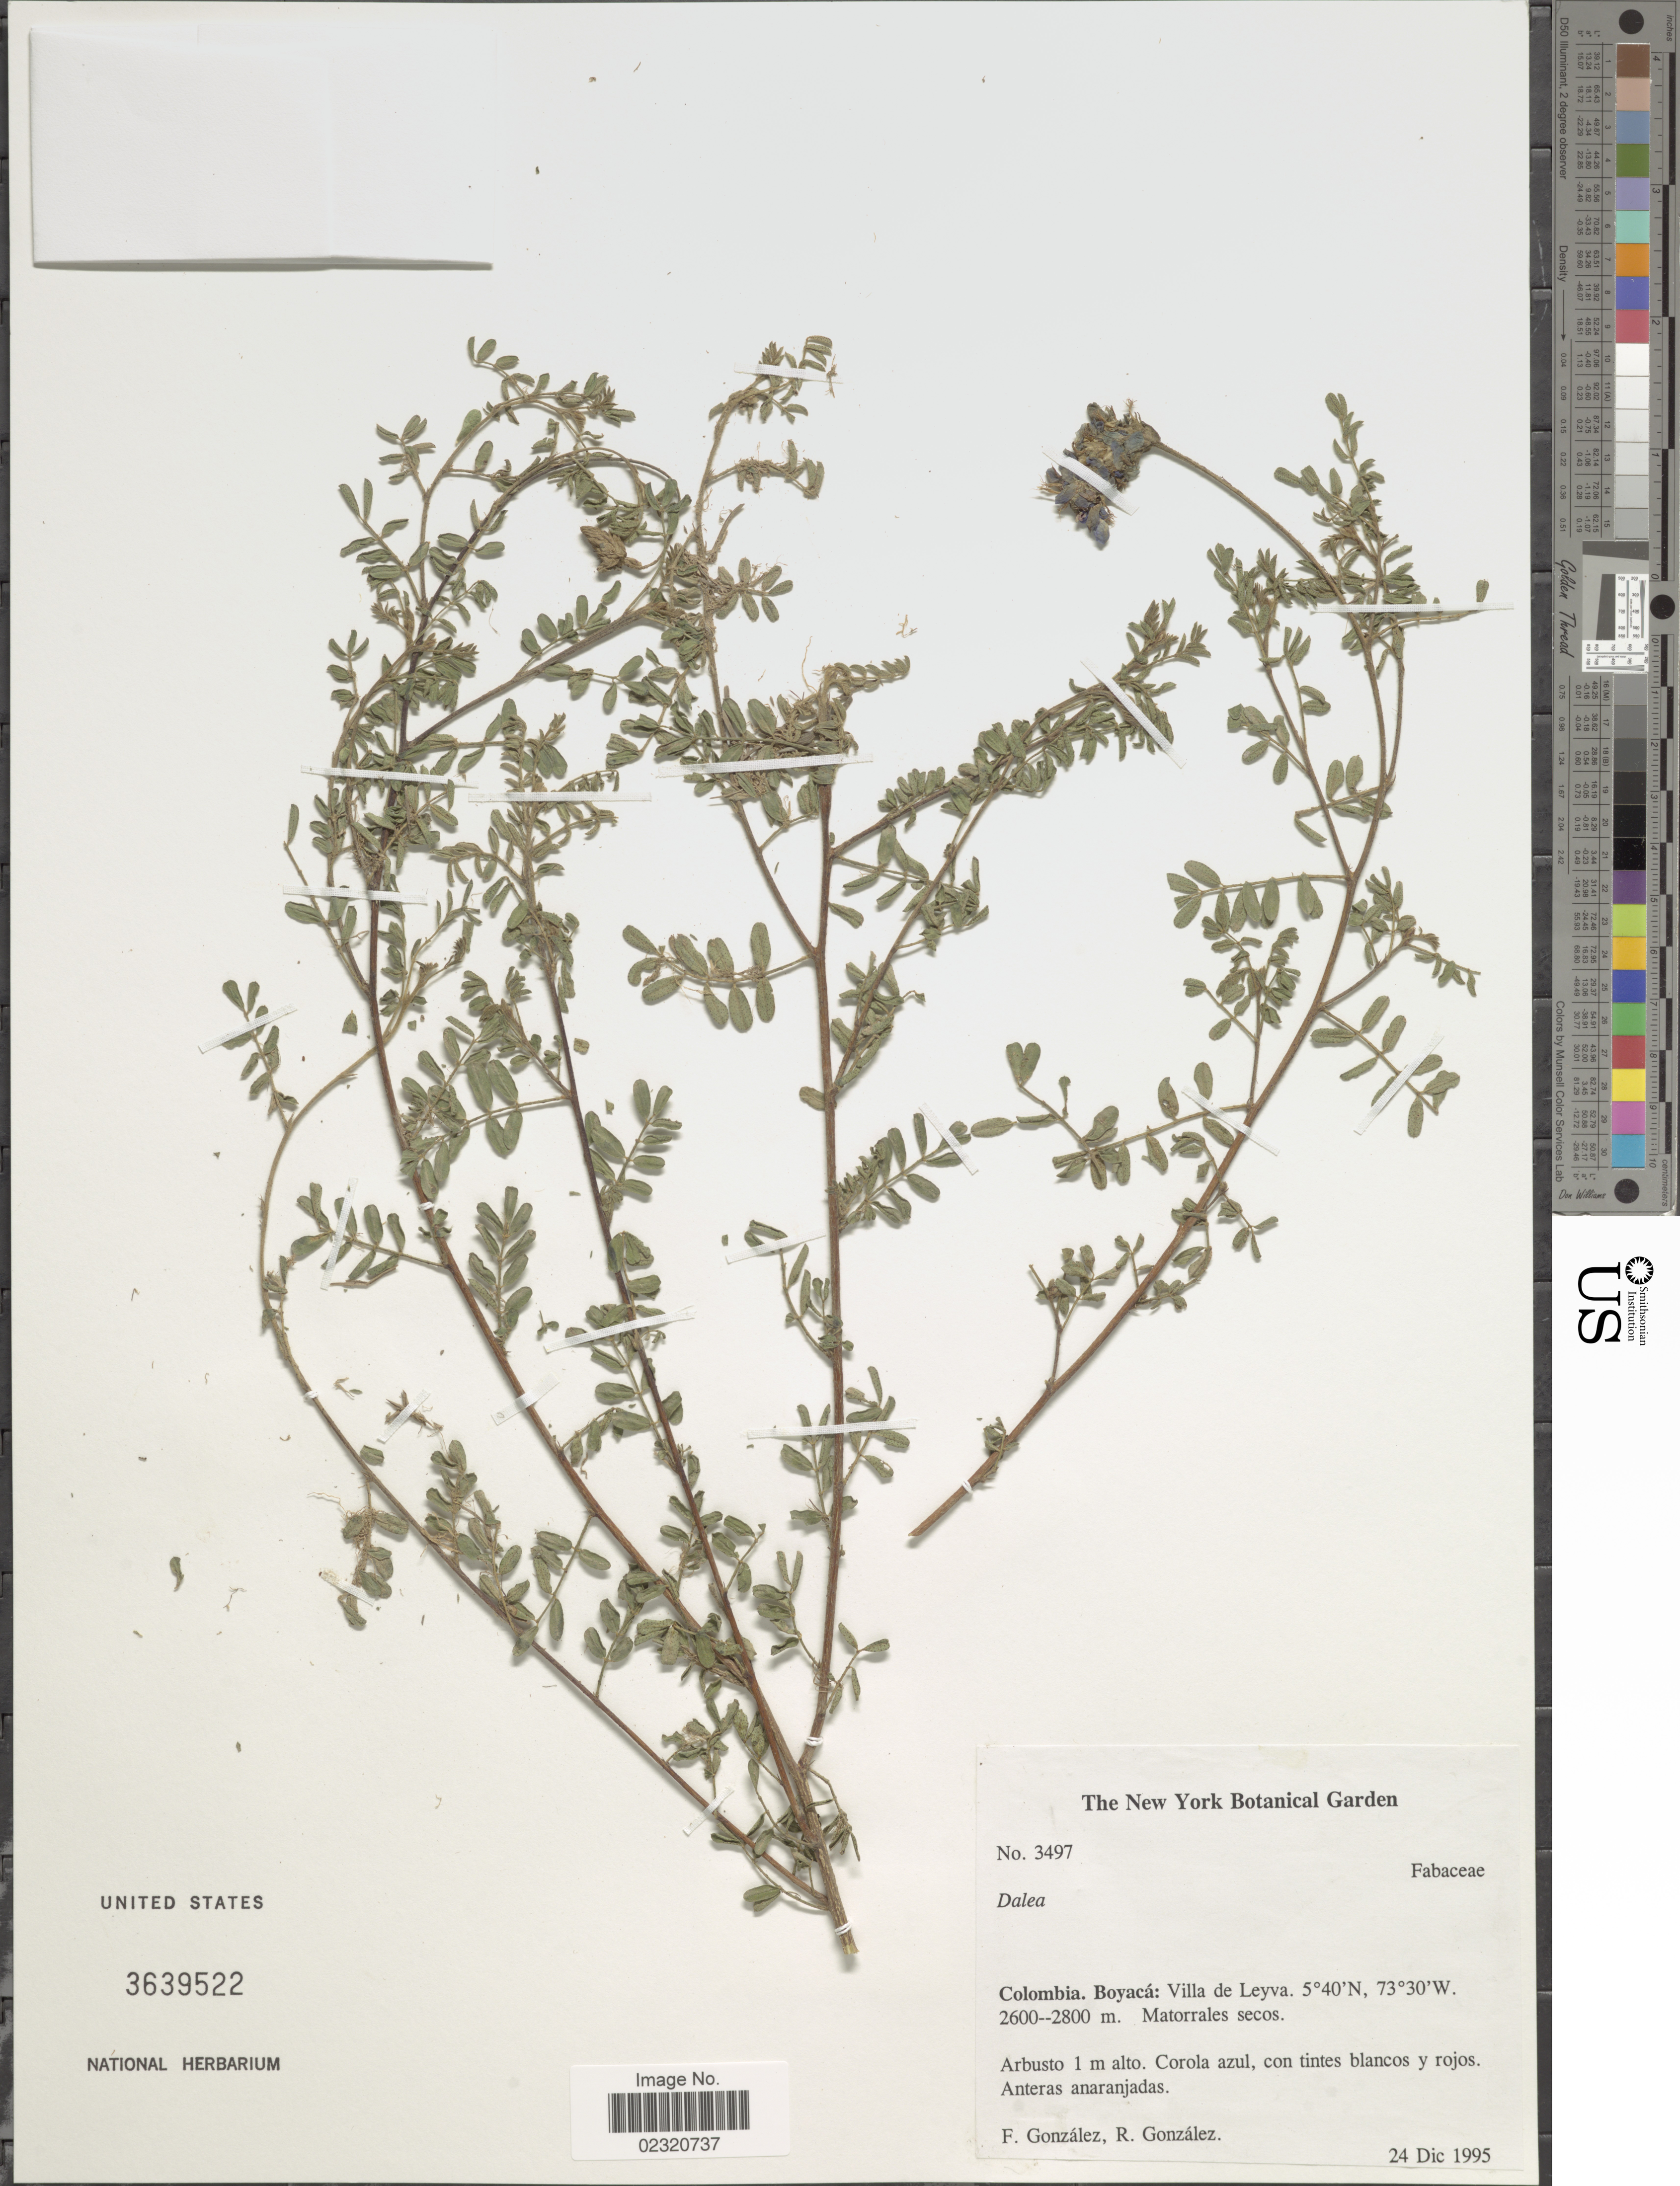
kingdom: Plantae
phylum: Tracheophyta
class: Magnoliopsida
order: Fabales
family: Fabaceae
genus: Dalea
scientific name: Dalea sp.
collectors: F. A. González & R. González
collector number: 3497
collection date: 1995-12-24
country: Colombia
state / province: Boyacá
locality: Villa de Leyva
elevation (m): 2600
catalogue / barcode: US 3639522